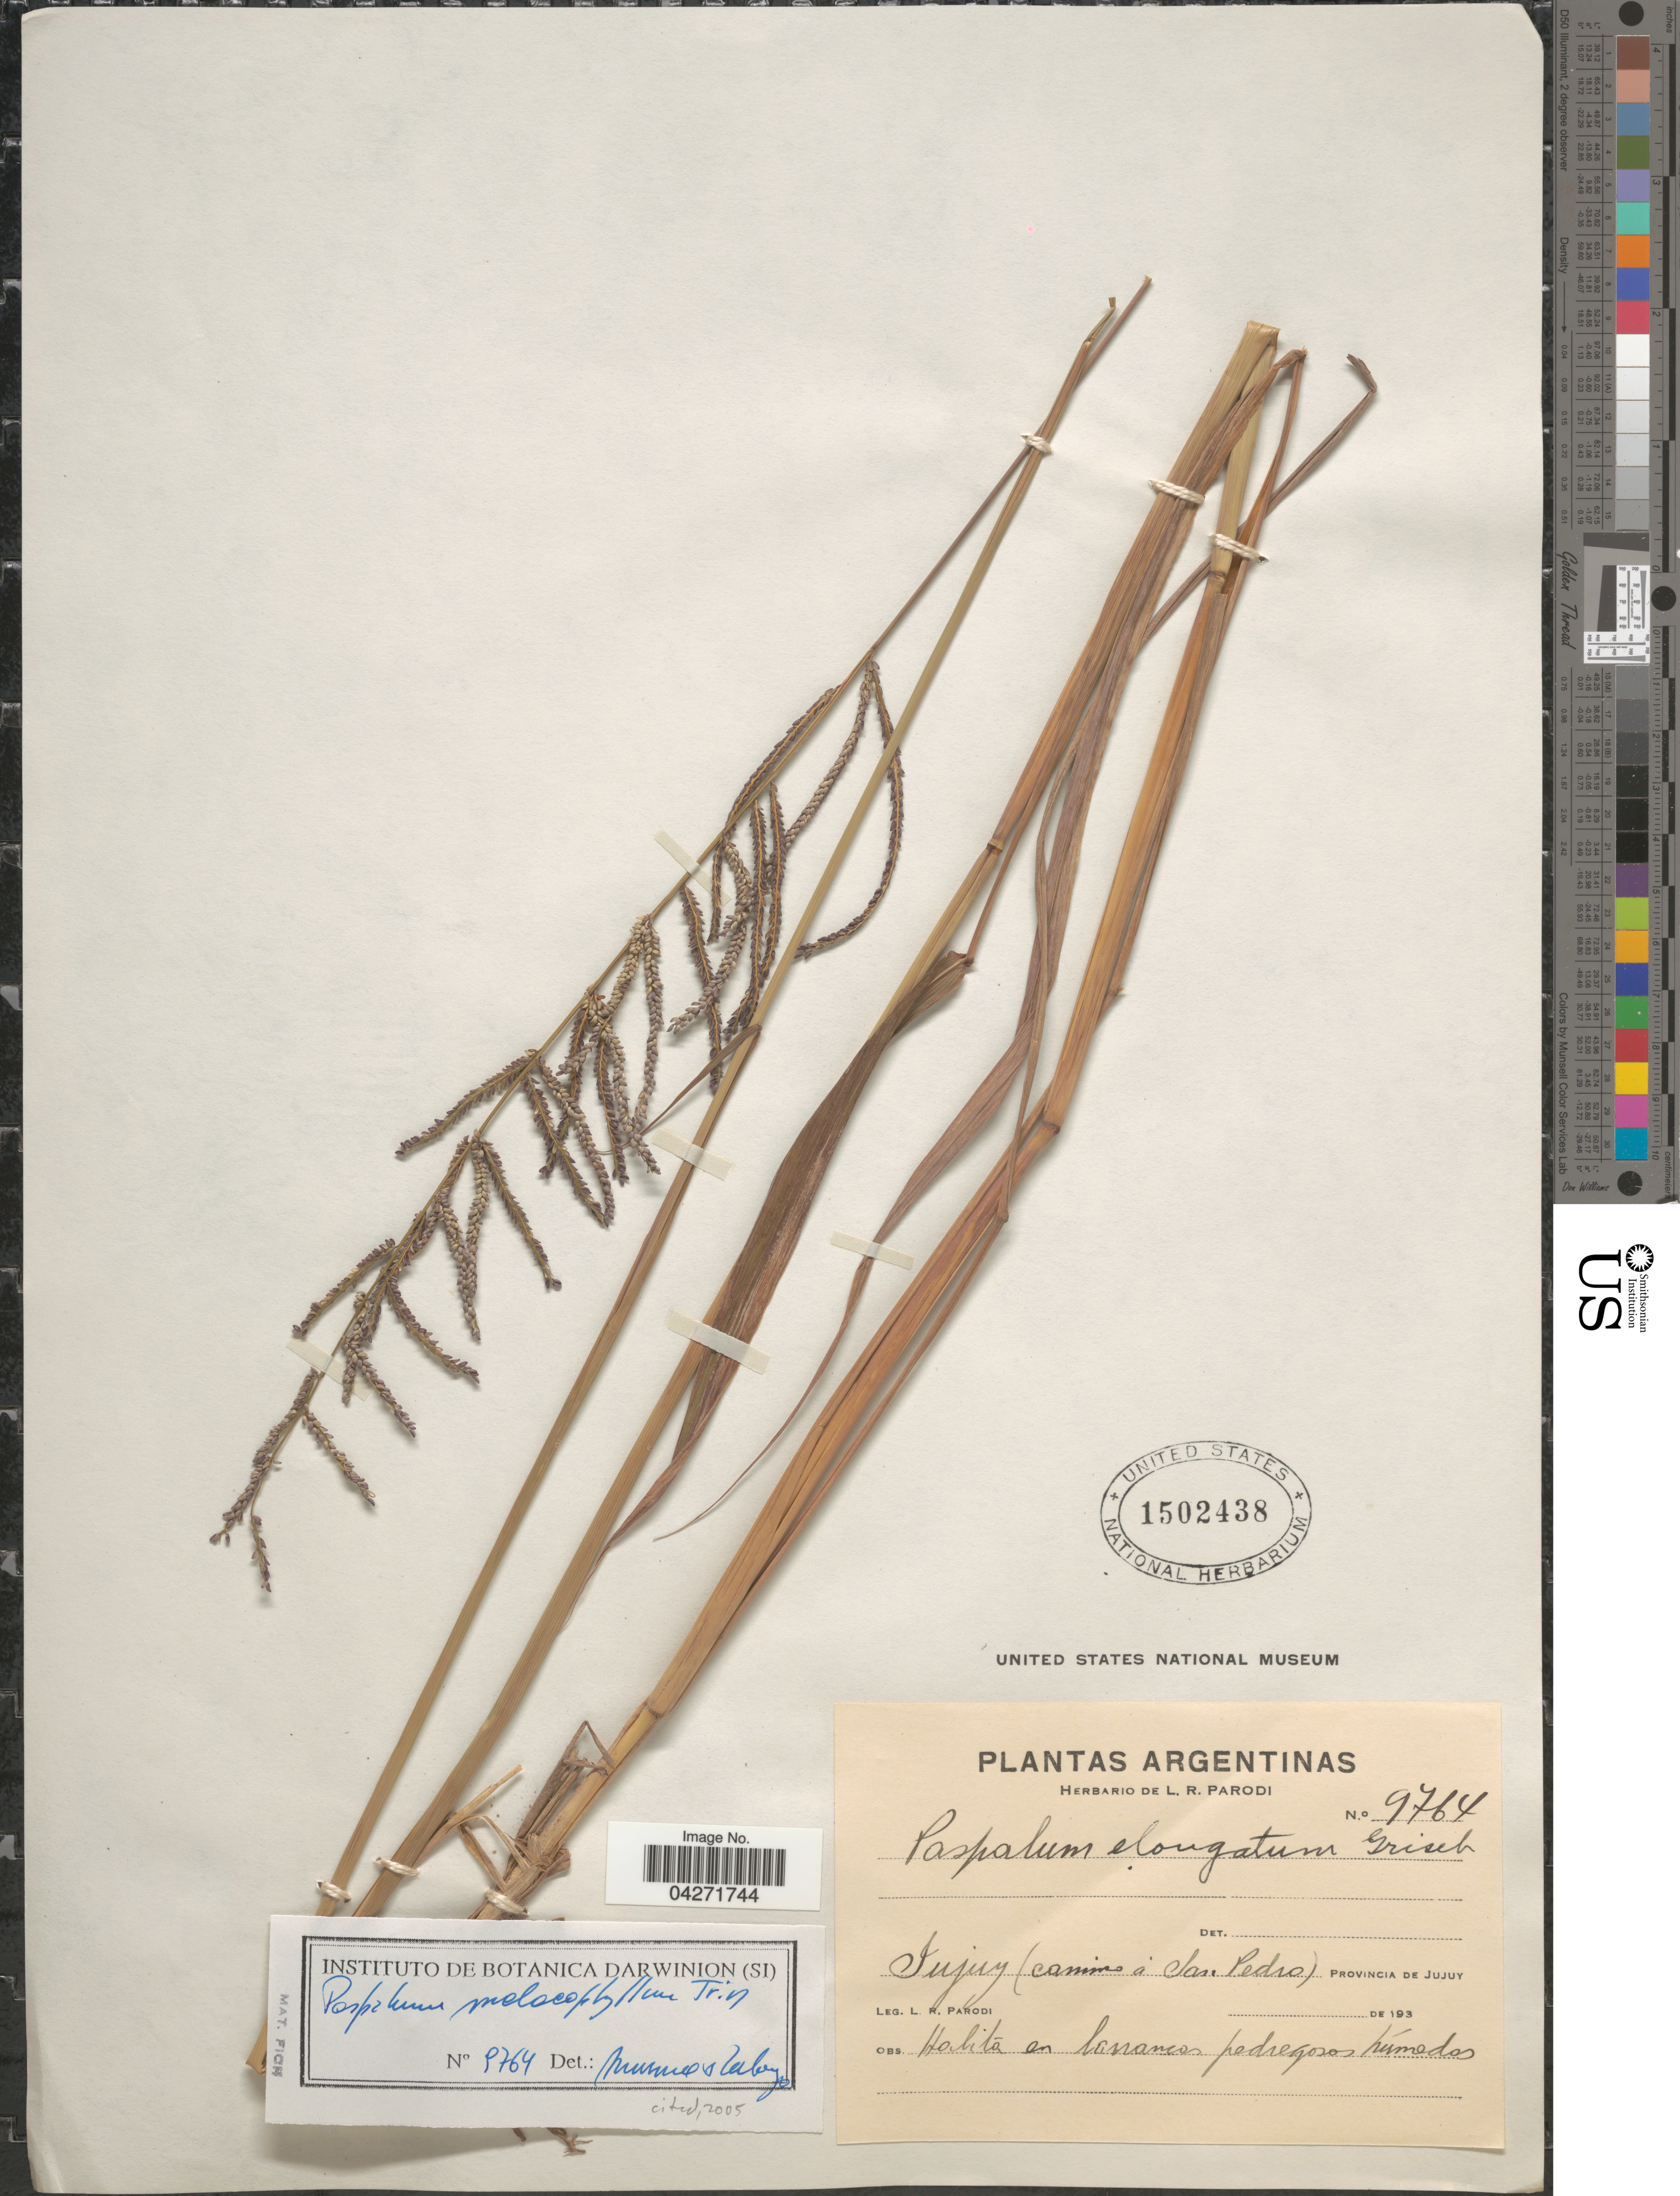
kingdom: Plantae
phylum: Tracheophyta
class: Liliopsida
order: Poales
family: Poaceae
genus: Paspalum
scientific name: Paspalum malacophyllum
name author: Trin.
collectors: L. R. Parodi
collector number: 9764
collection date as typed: De 193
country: Argentina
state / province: Jujuy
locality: Jujuy (camino a San Pedro).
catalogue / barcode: US 1502438